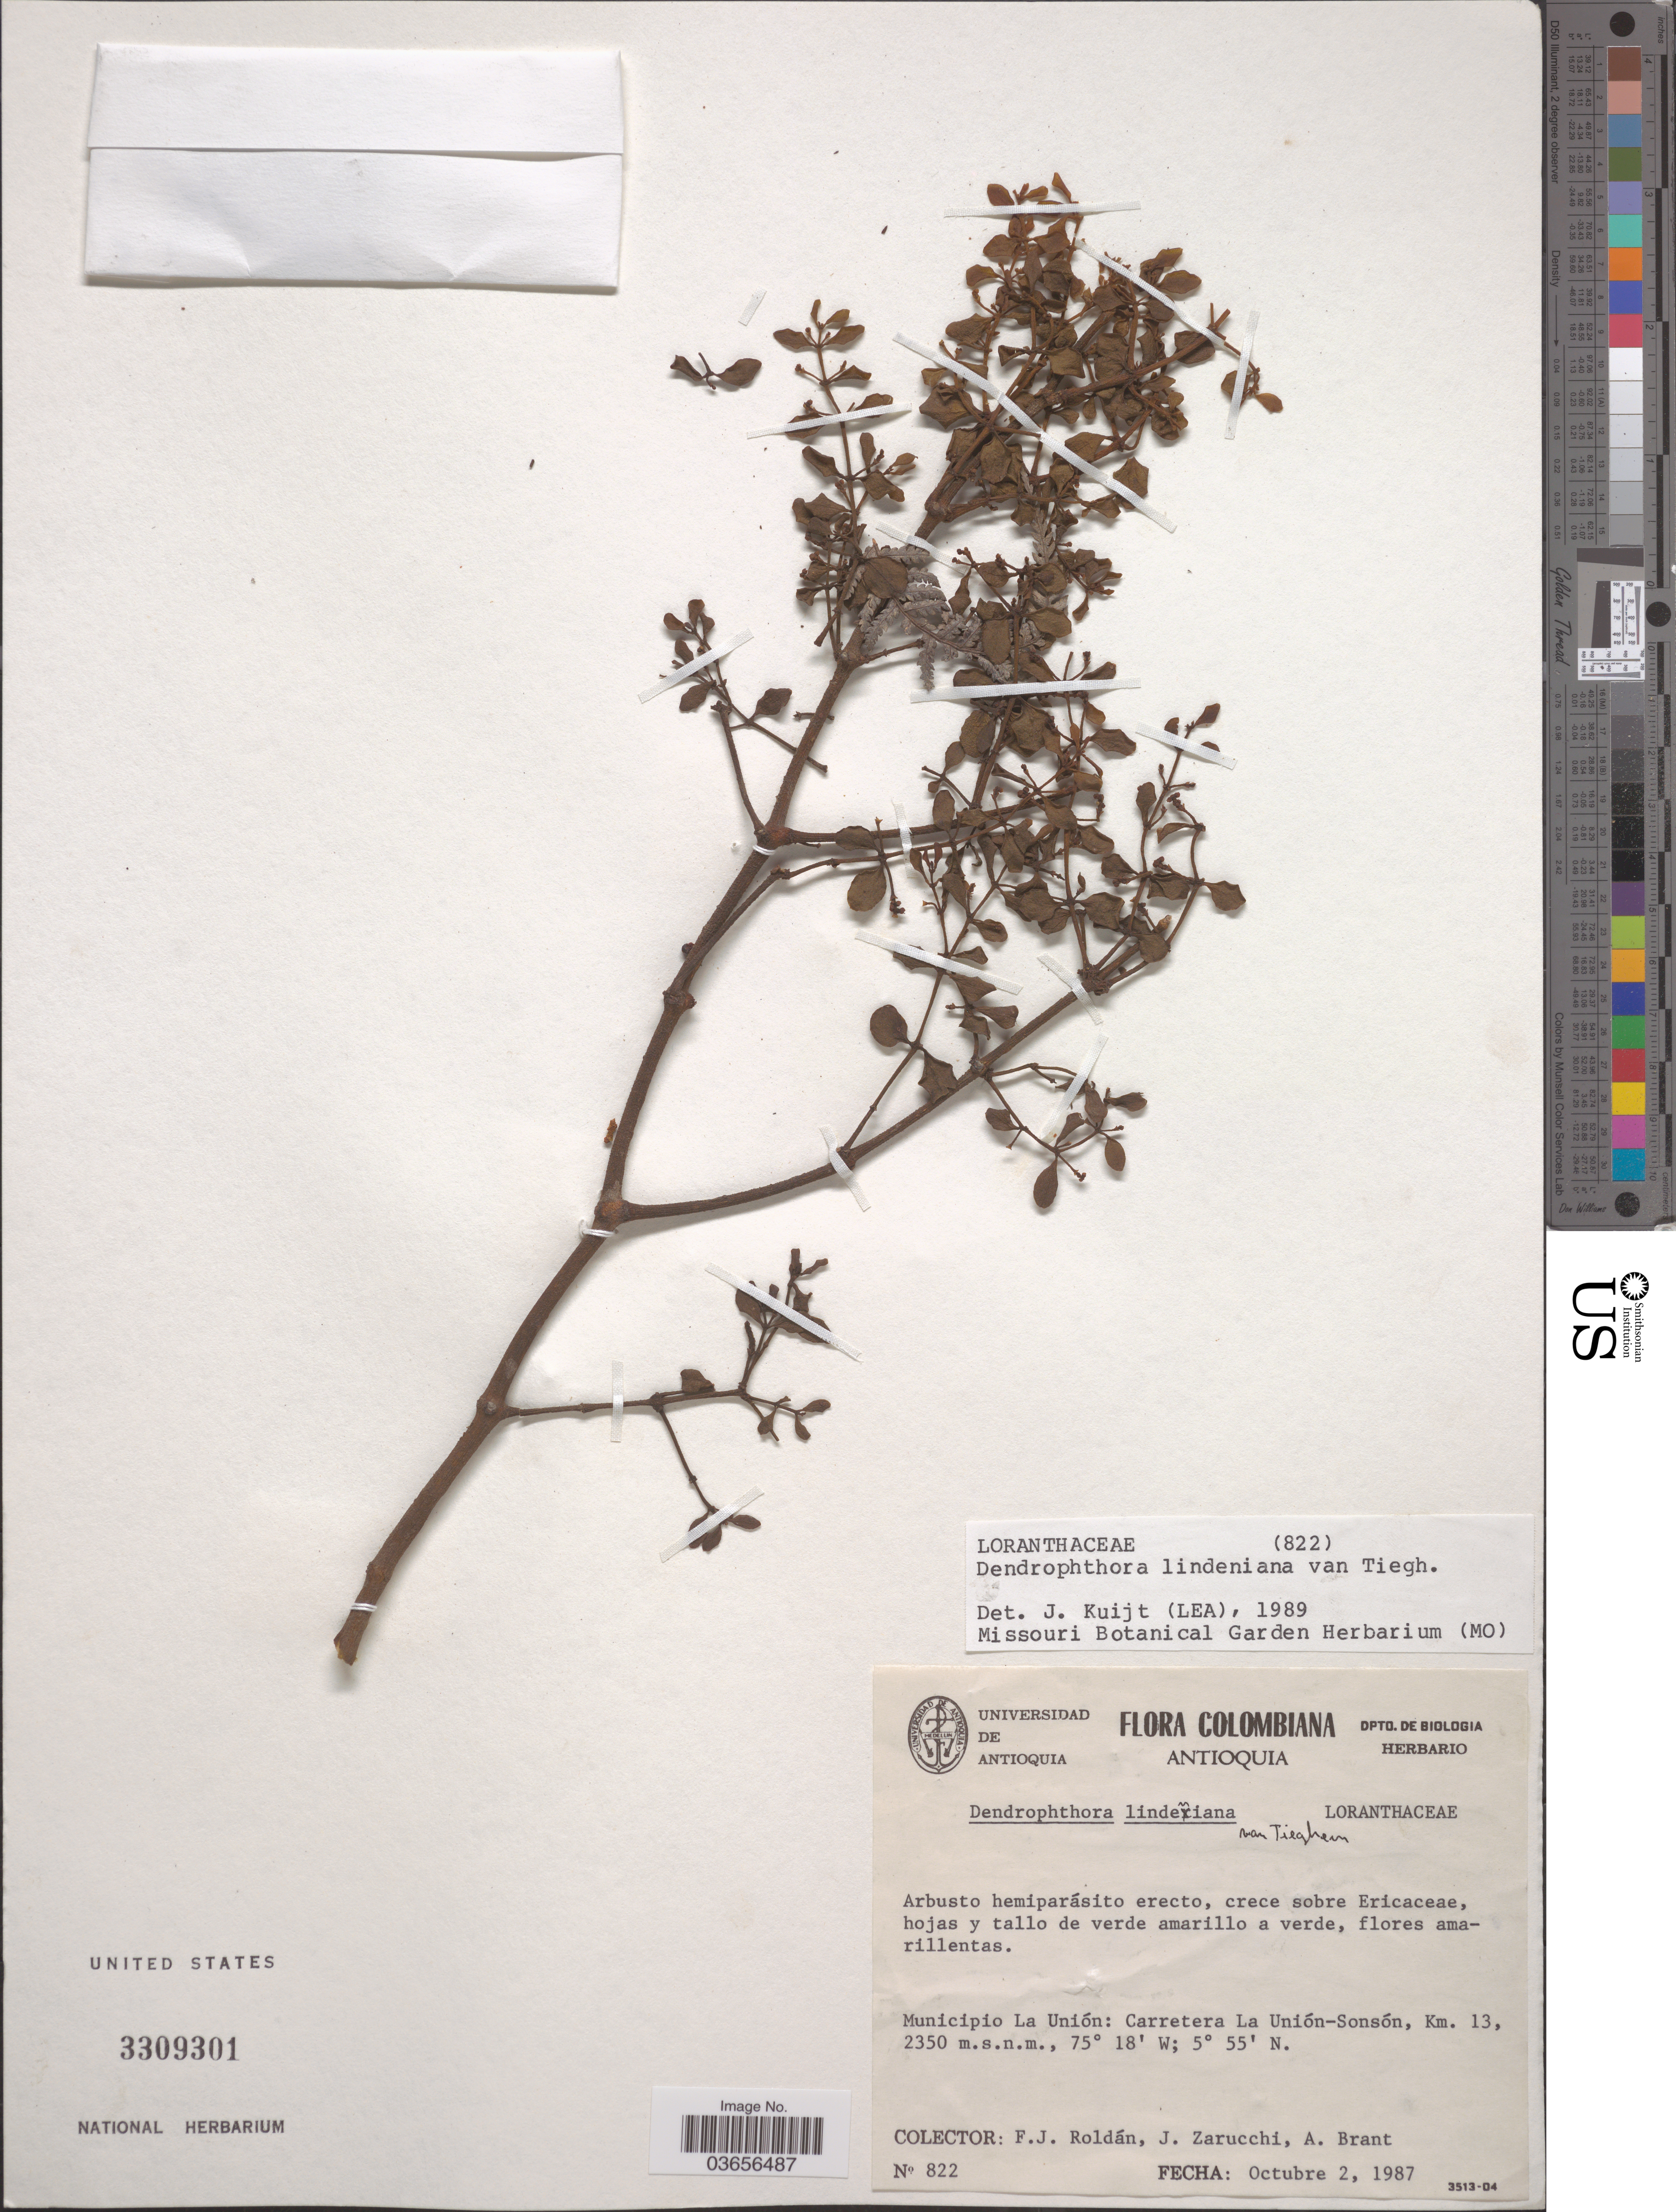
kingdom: Plantae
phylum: Tracheophyta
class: Magnoliopsida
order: Santalales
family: Viscaceae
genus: Dendrophthora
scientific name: Dendrophthora lindeniana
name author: Tiegh.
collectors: F. J. Roldán, J. L. Zarucchi & A. Brant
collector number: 822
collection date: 1987-10-02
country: Colombia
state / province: Antioquia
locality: Municipio La Unión: Carretera La Unión- Sonsón, Km. 13.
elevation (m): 2350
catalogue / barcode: US 3309301